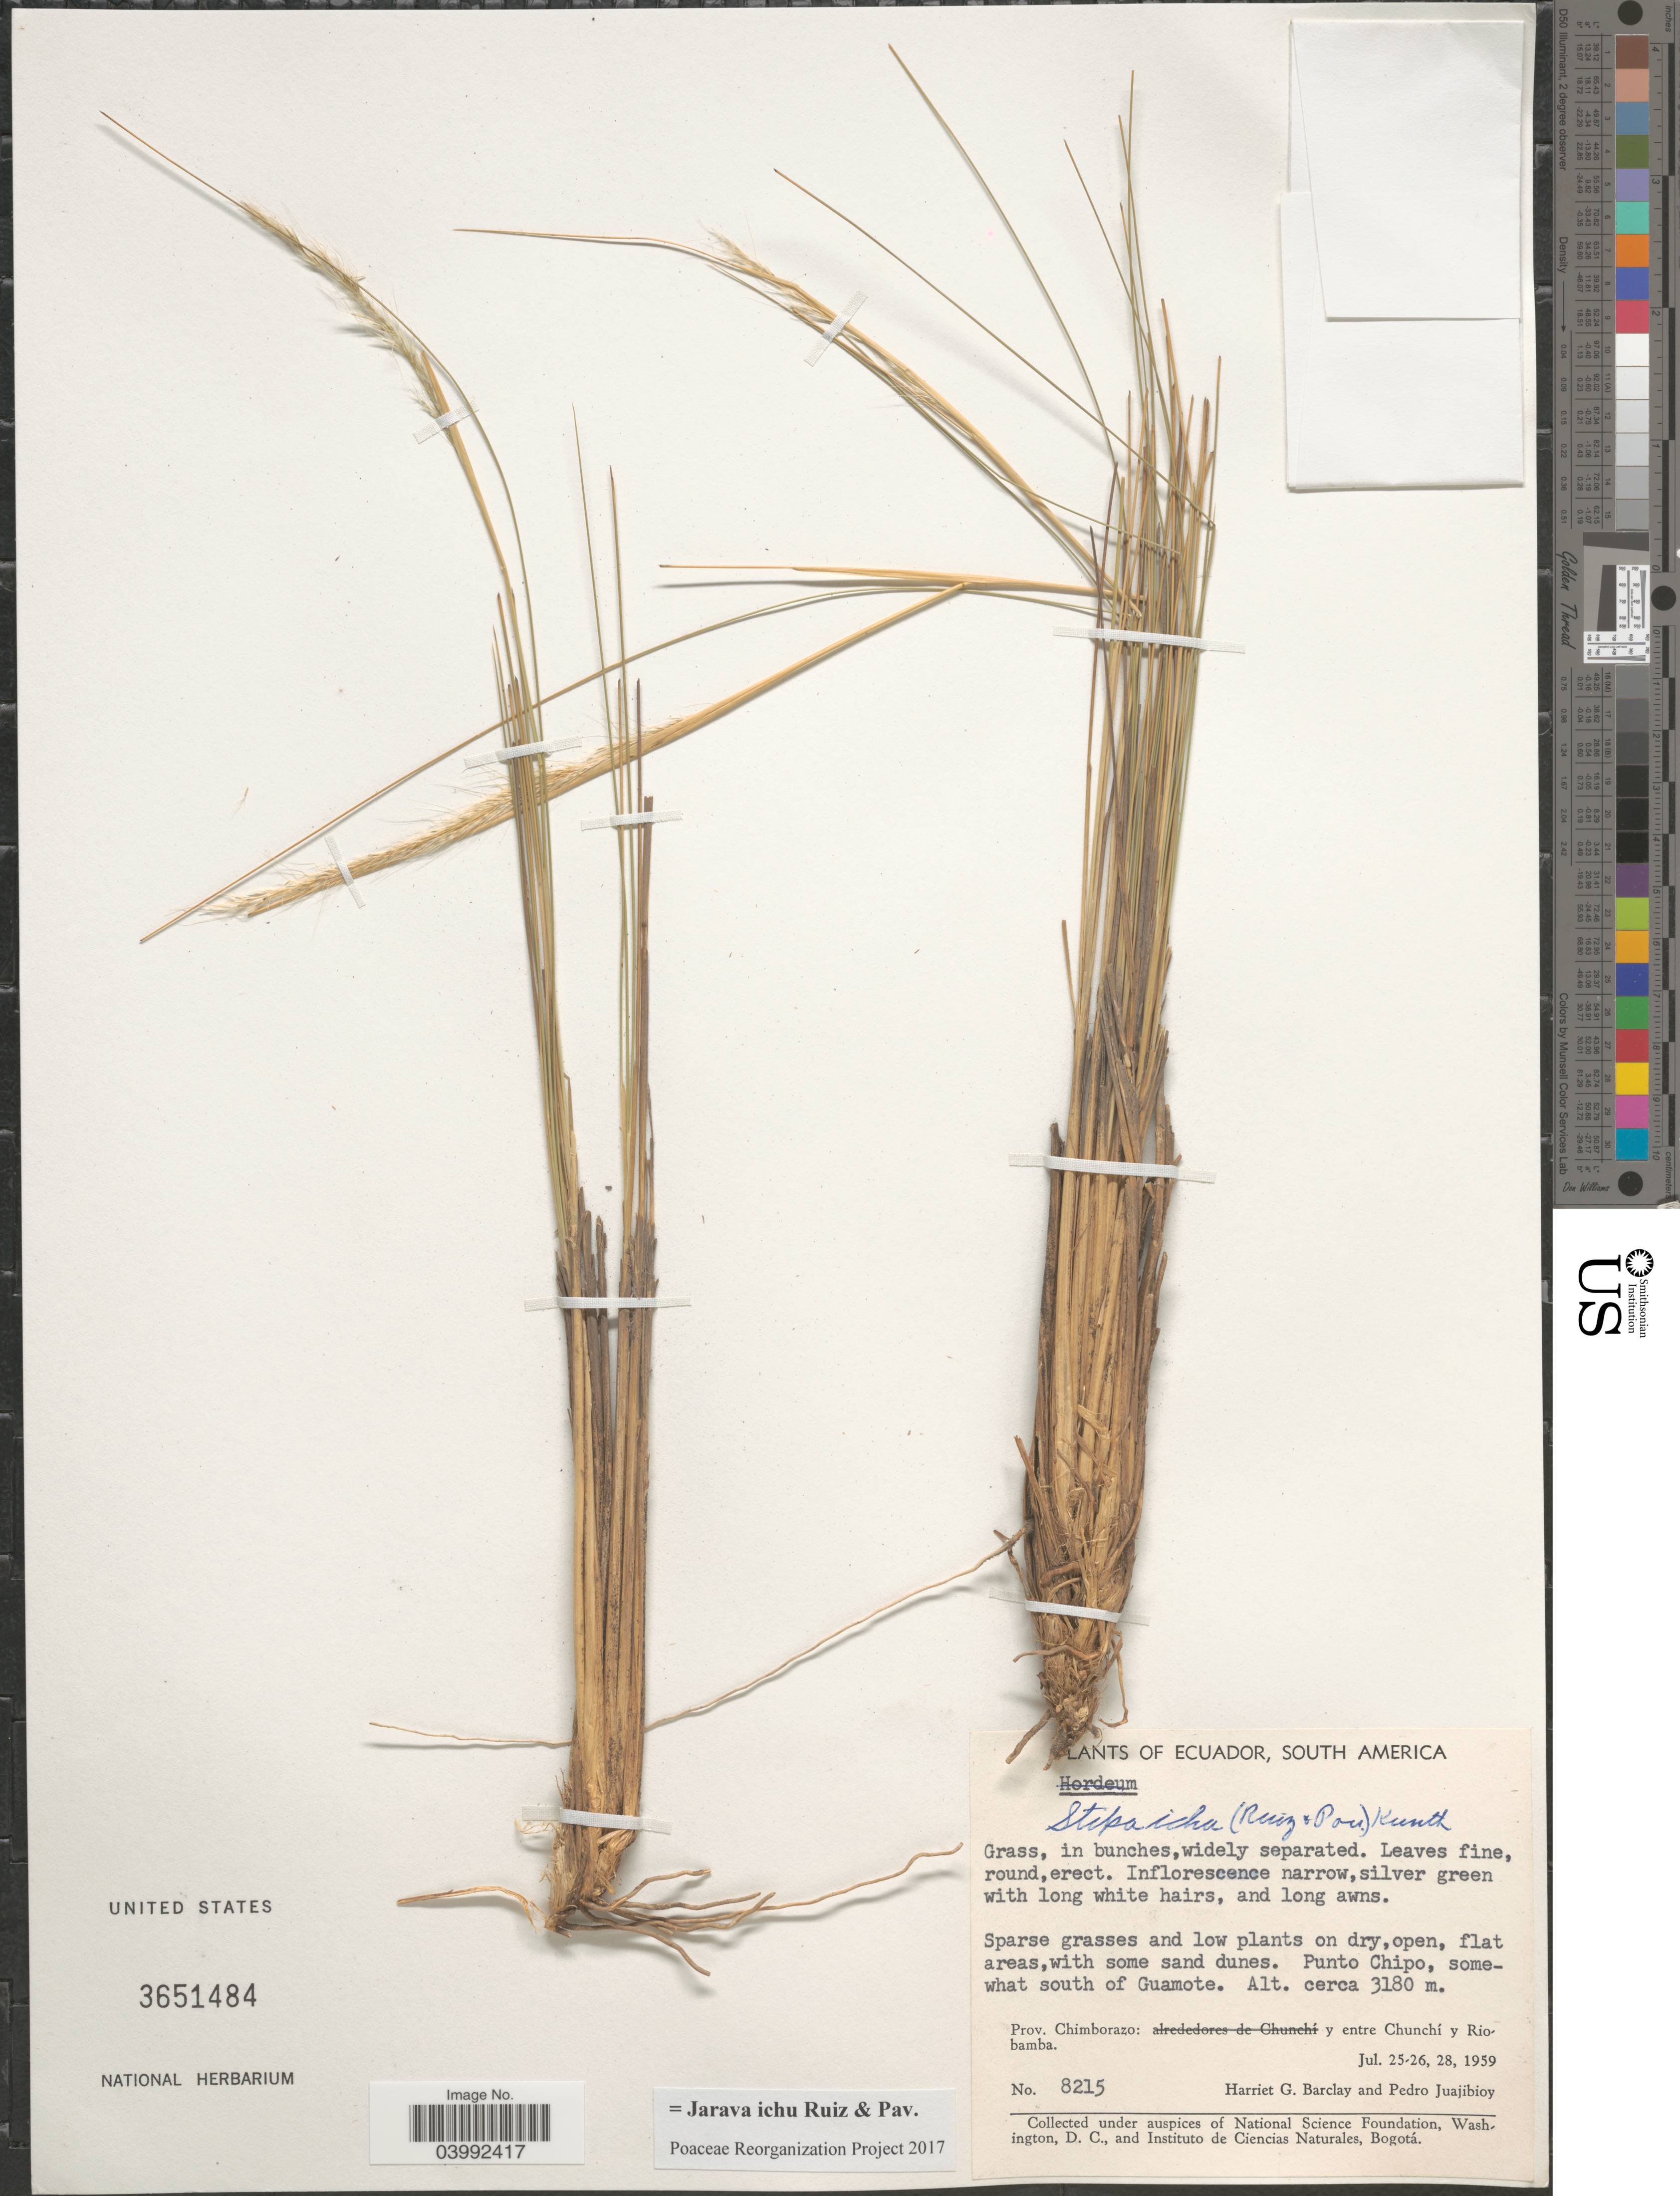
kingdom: Plantae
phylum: Tracheophyta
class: Liliopsida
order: Poales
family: Poaceae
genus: Jarava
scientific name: Jarava ichu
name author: Ruiz & Pav.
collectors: H. G. Barclay & P. Juajibioy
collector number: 8215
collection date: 1959-07-25/1959-07-28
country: Ecuador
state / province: Chimborazo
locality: Punto Chipo, somewhat south of Guamote. Y entre Chunchí y Riobamba.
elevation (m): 3180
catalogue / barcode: US 3651484